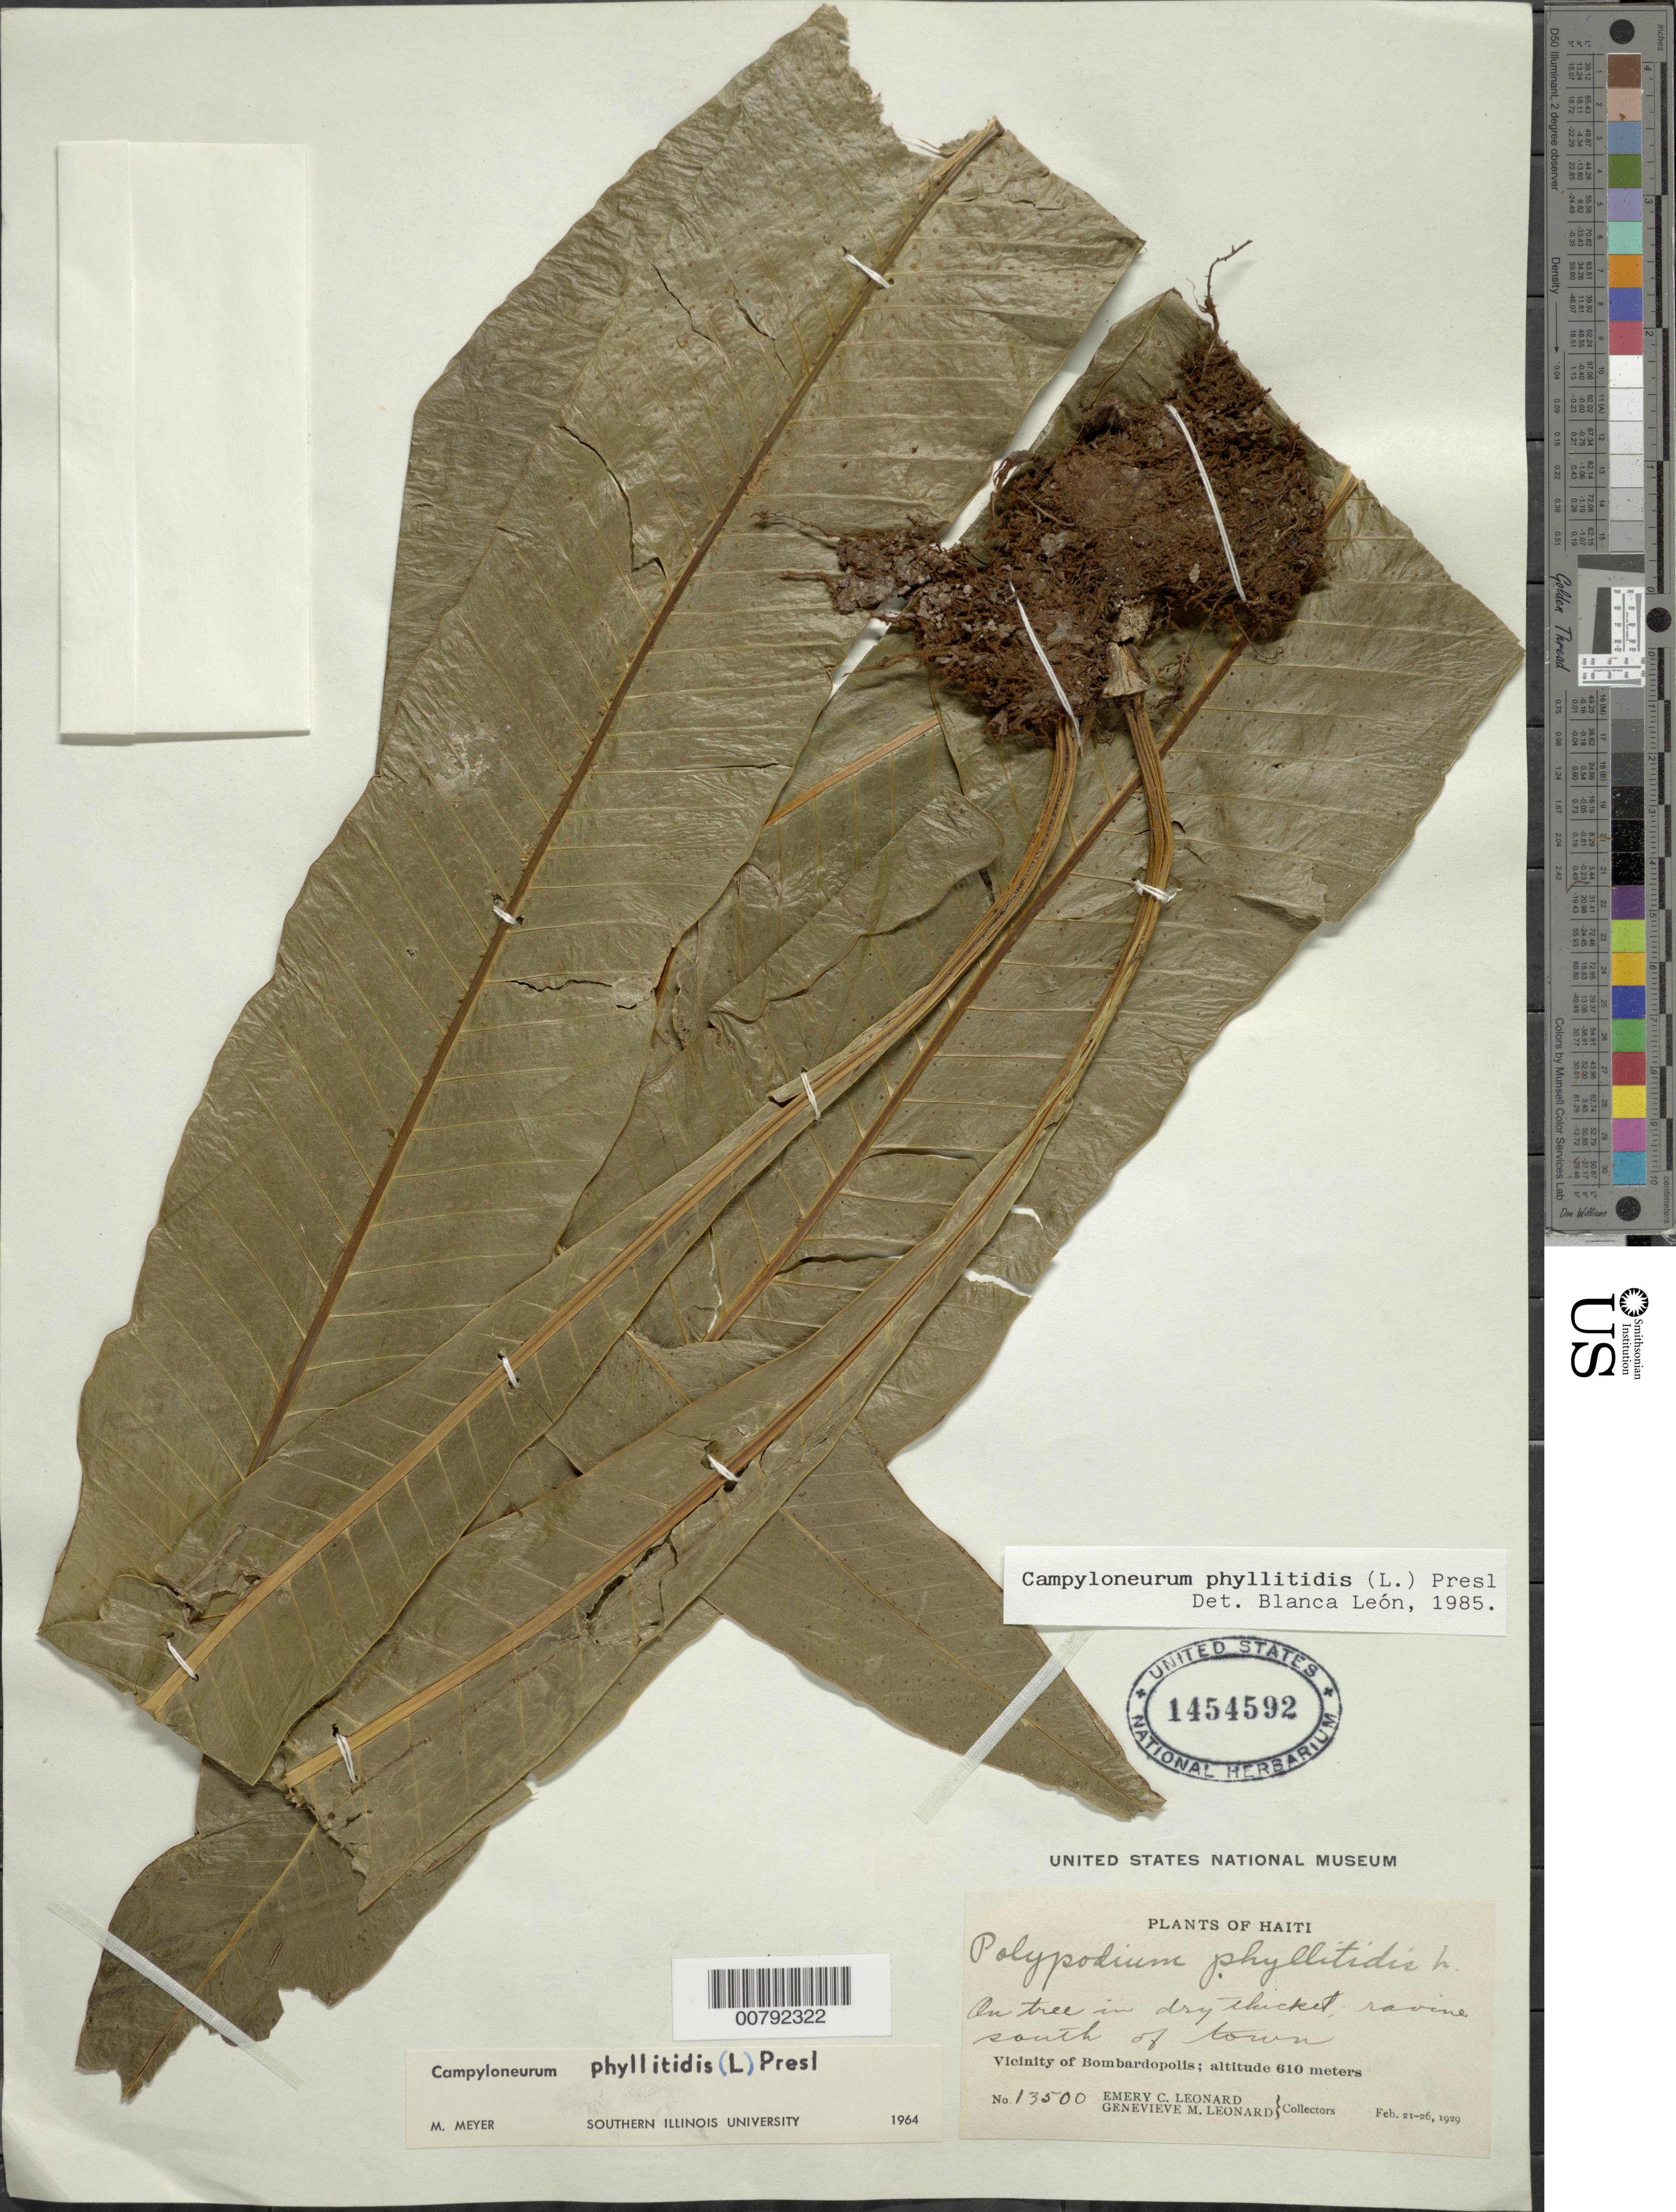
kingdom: Plantae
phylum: Tracheophyta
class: Polypodiopsida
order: Polypodiales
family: Polypodiaceae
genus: Campyloneurum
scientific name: Campyloneurum latum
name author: T. Moore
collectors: E. C. Leonard & G. M. Leonard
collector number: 13500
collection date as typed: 21 Feb 1929 to 26 Feb 1929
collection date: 1929-02-21/1929-02-26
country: Haiti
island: Hispaniola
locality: Bombardopolis, S of town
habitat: Ravine, dry thicket, on tree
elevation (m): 610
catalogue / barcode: US 1454592